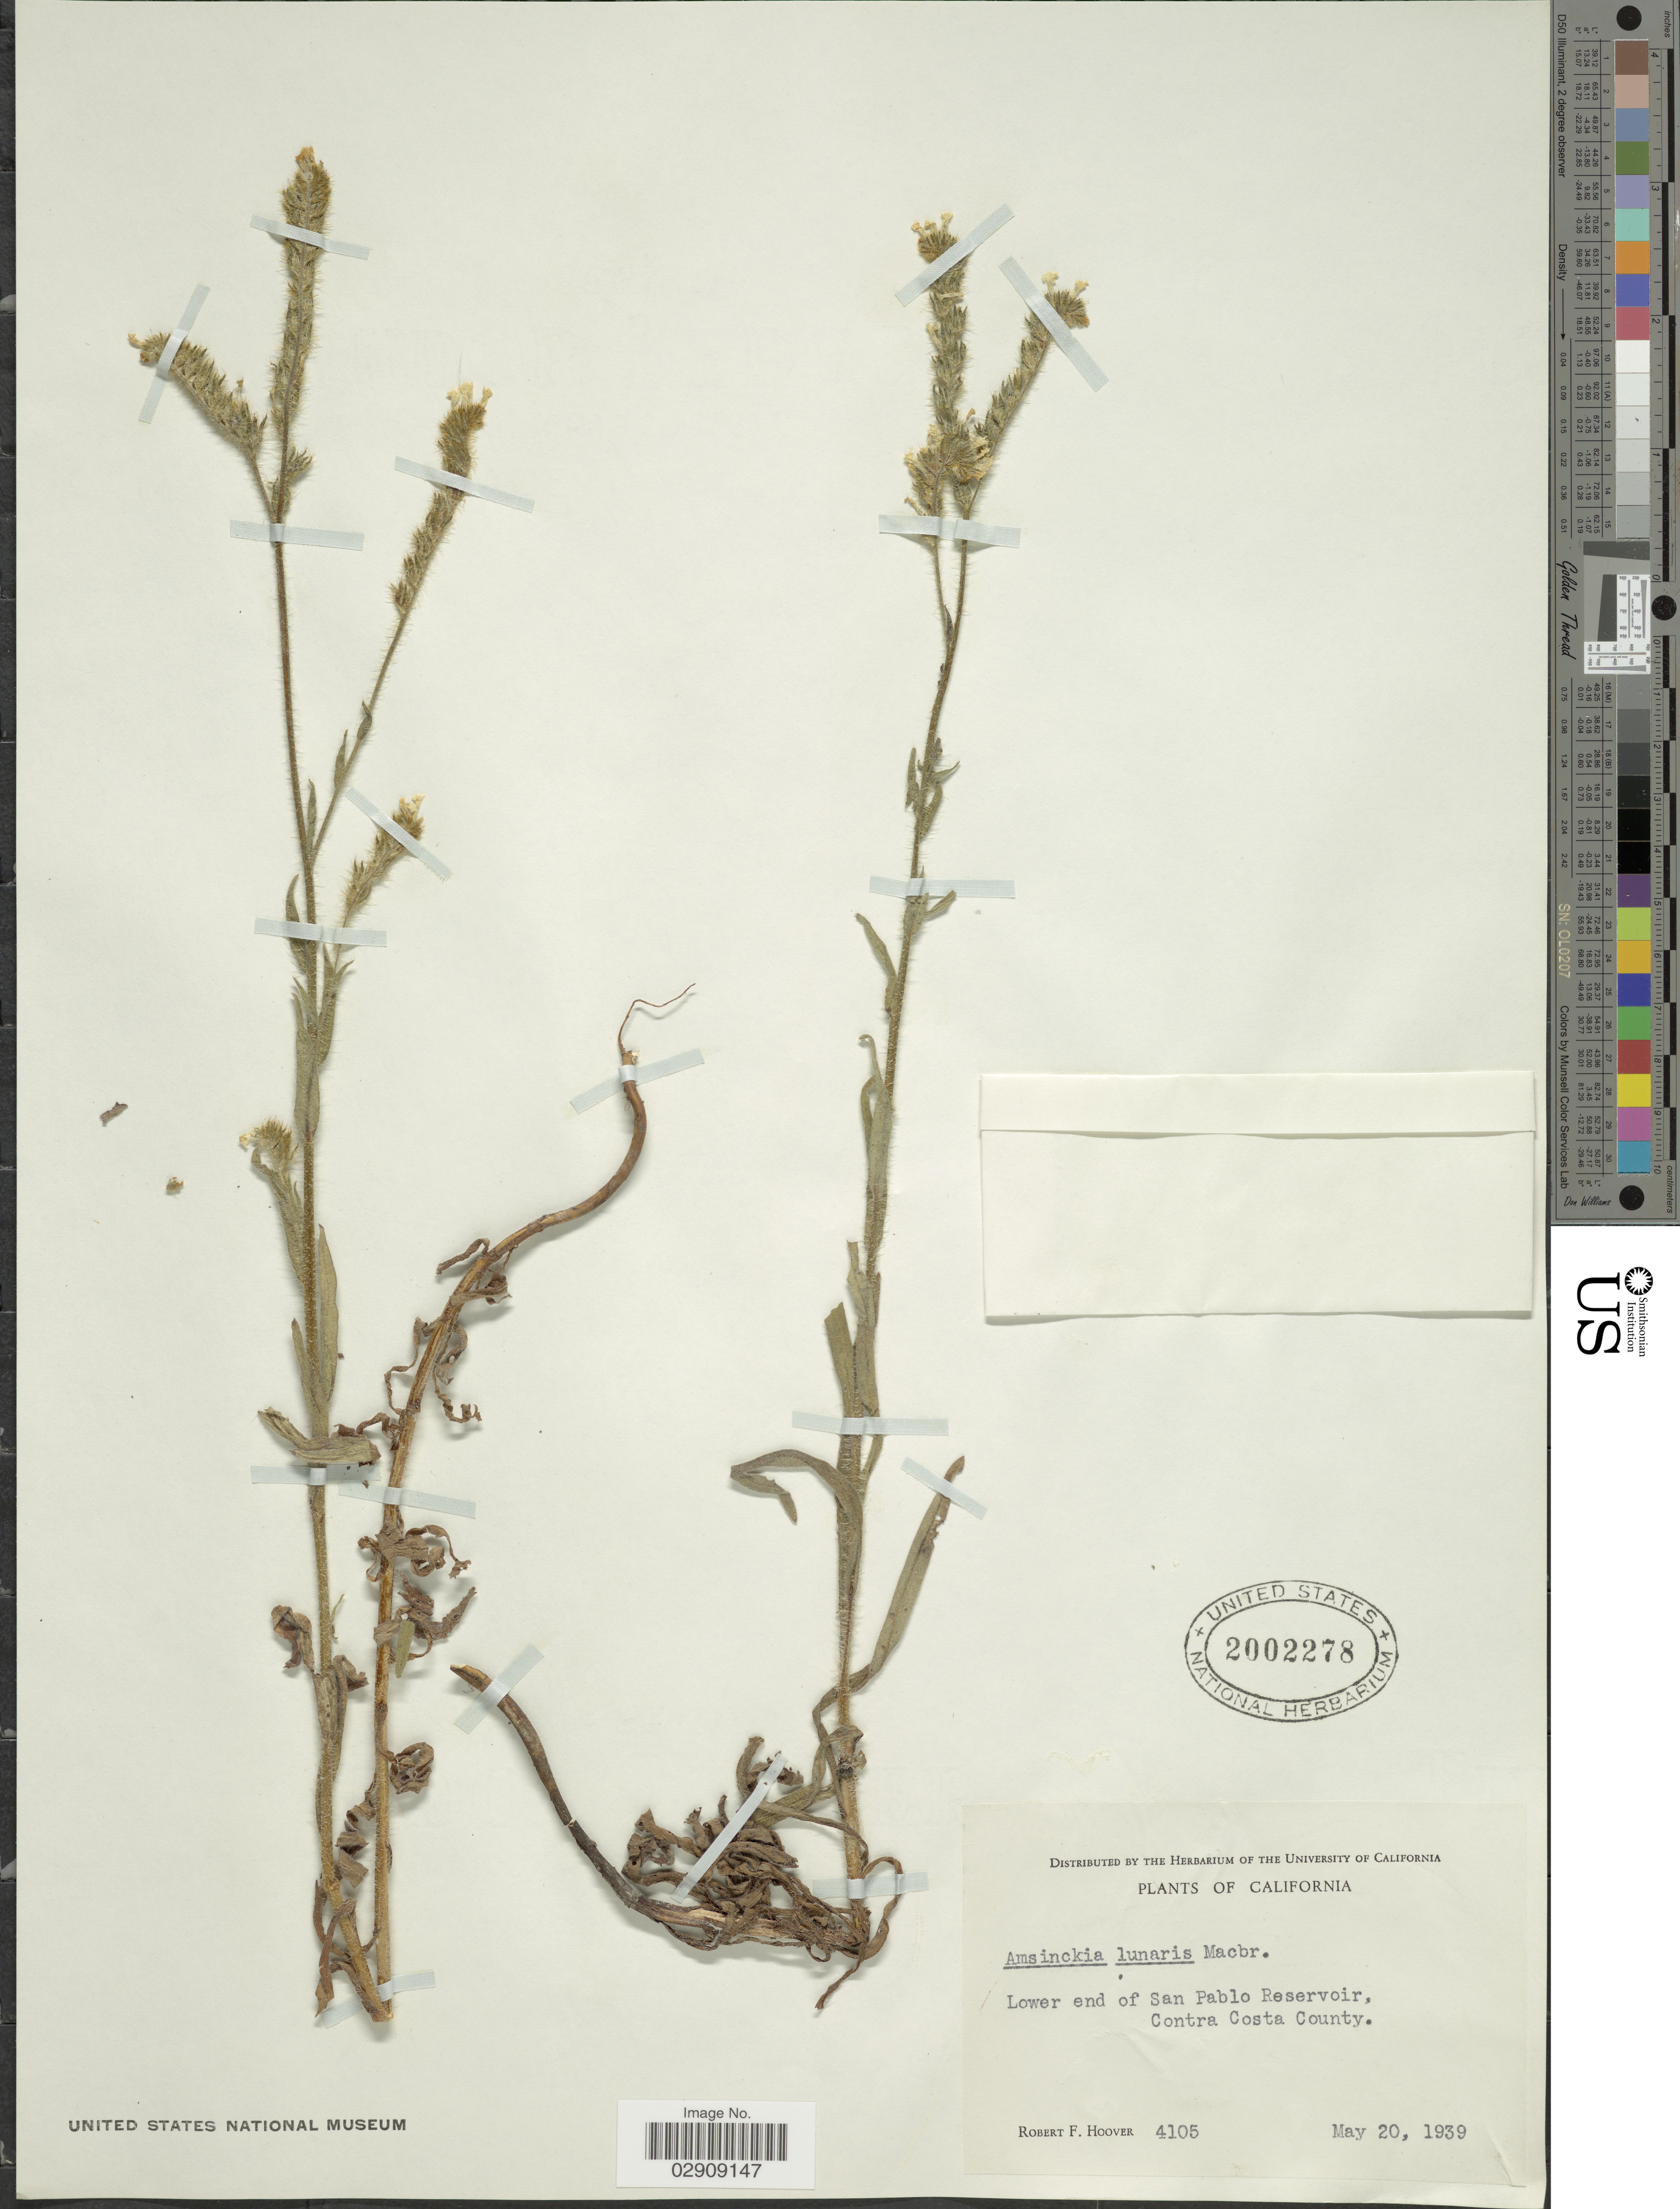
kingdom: Plantae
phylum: Tracheophyta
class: Magnoliopsida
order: Boraginales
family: Boraginaceae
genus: Amsinckia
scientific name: Amsinckia lunaris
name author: J.F. Macbr.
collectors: R. F. Hoover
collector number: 4105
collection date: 1939-05-20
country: United States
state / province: California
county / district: Contra Costa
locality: Lower end of San Pablo Reservoir, Contra Costa County.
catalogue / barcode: US 2002278